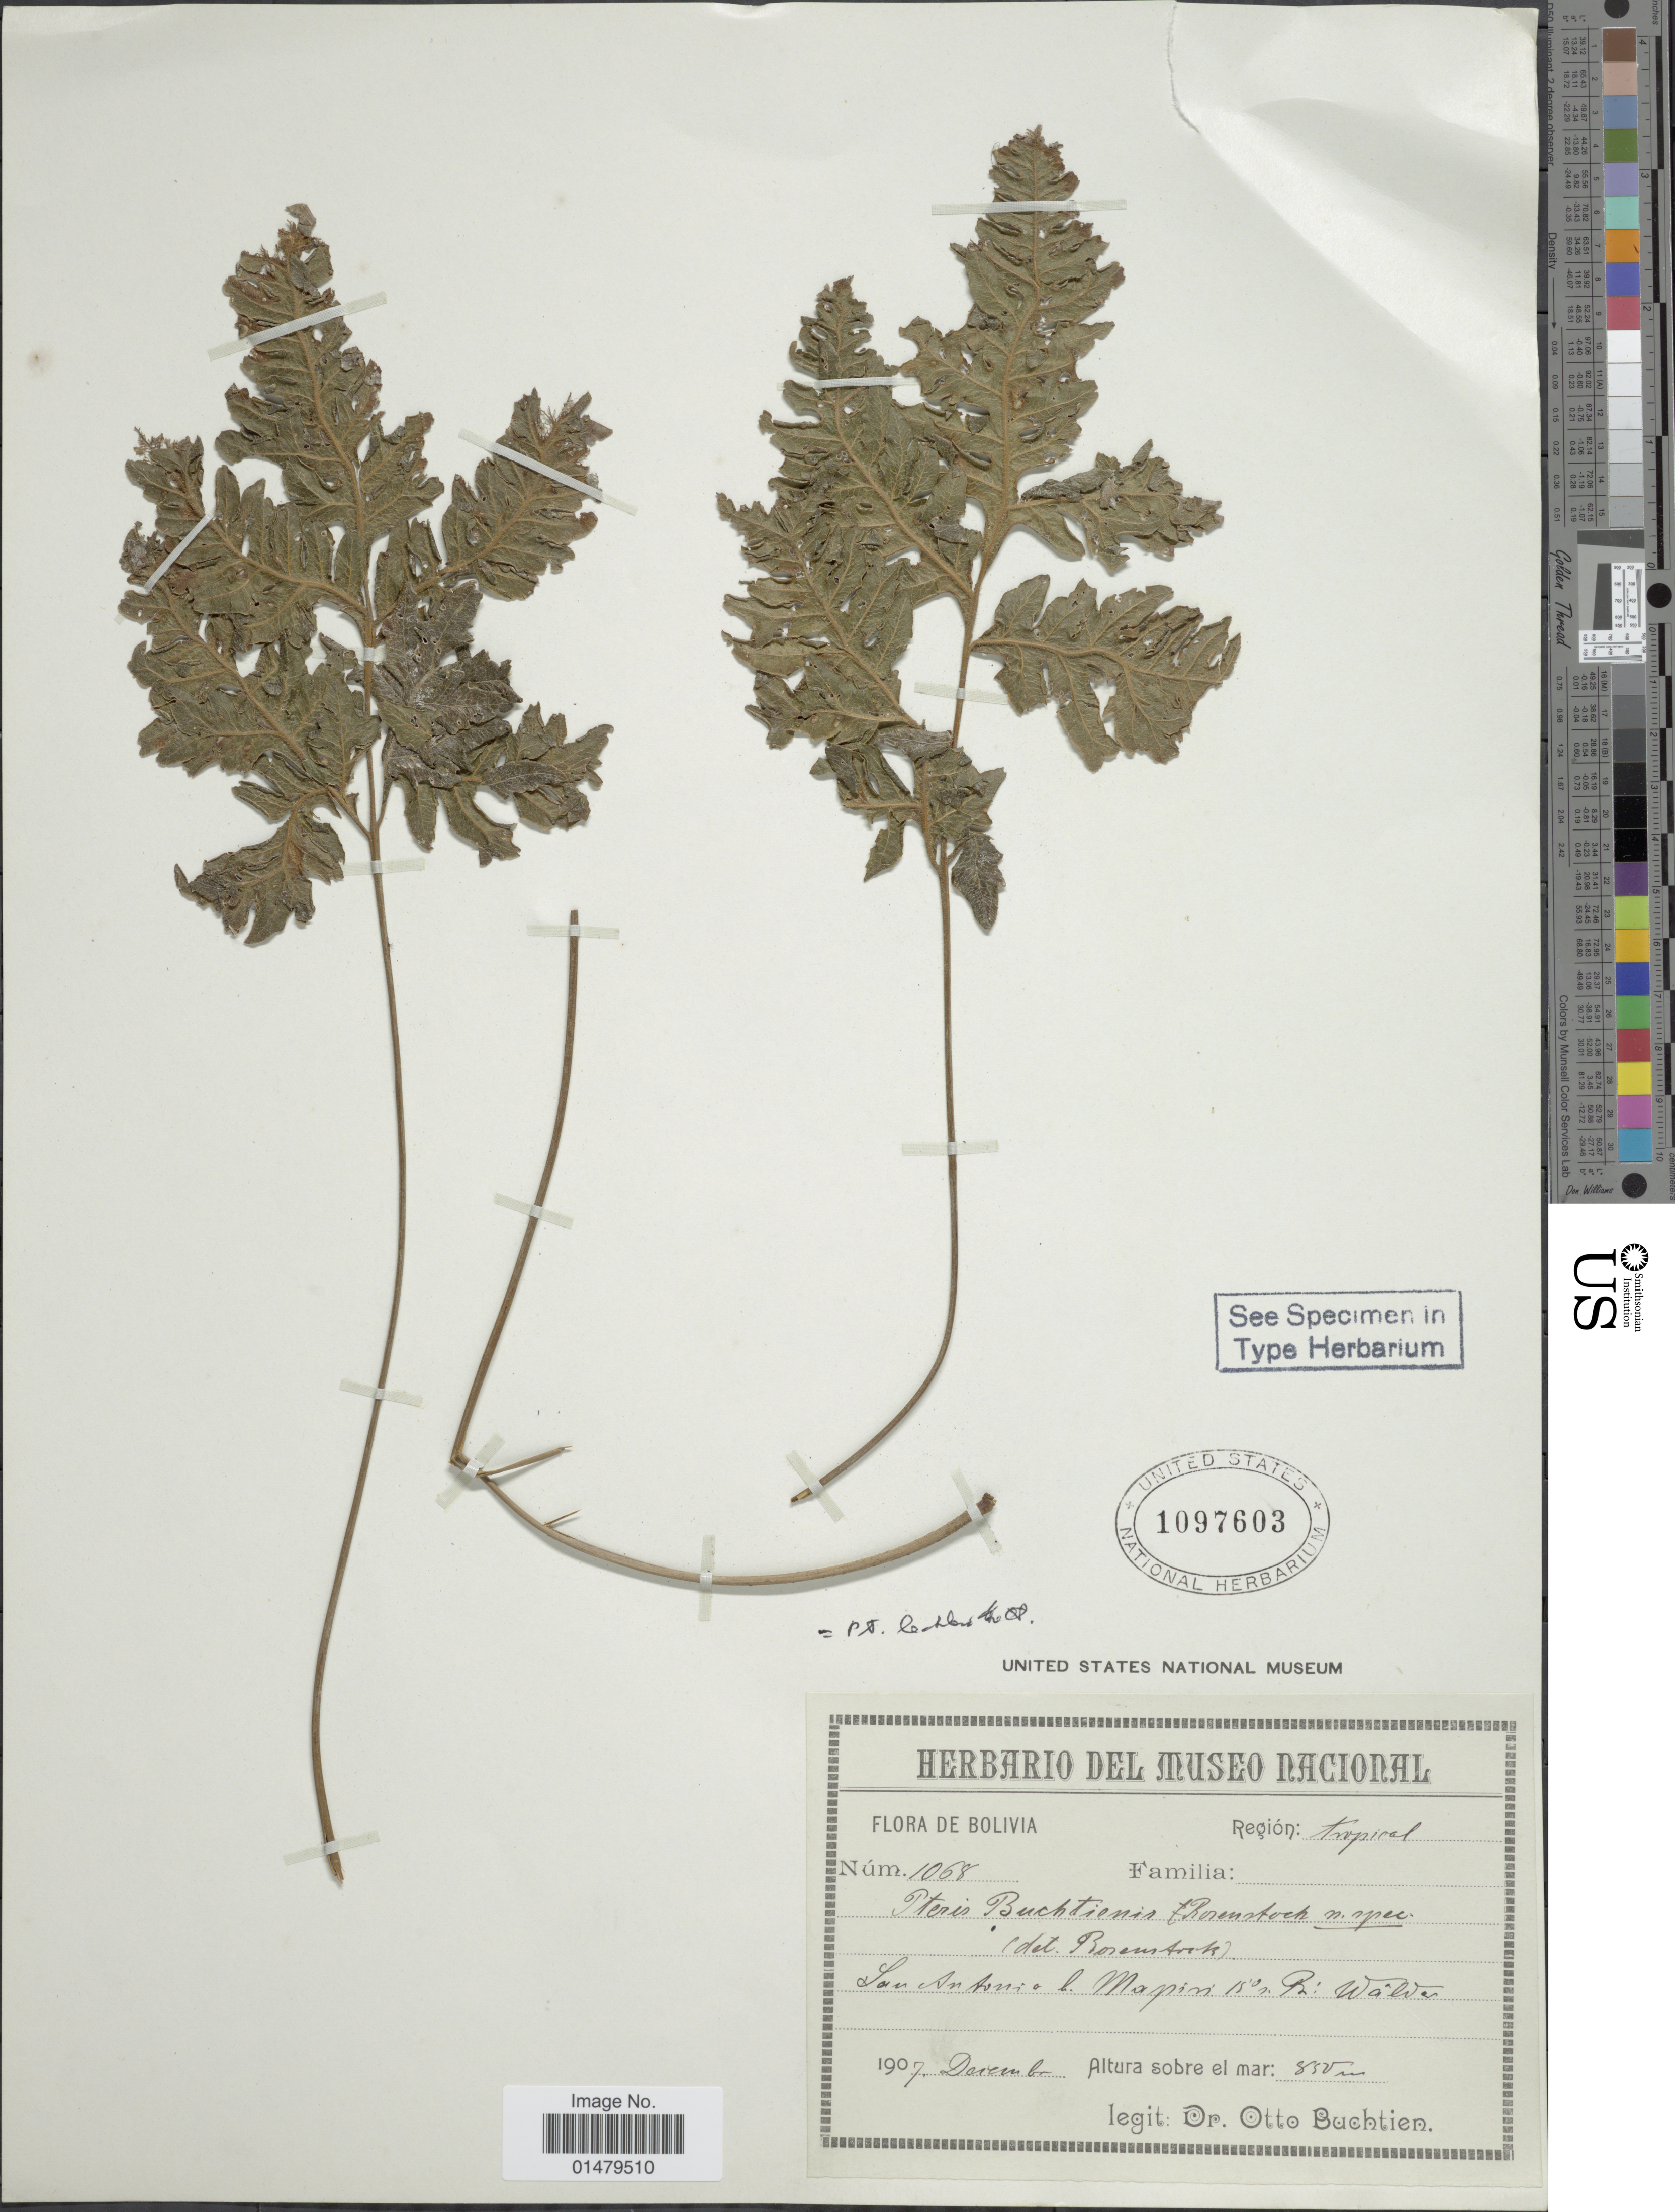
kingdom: Plantae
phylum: Tracheophyta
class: Polypodiopsida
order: Polypodiales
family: Pteridaceae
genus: Pteris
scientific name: Pteris lechleri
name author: Mett.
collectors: O. Buchtien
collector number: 1068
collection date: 1907-12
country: Bolivia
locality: San Antonio b. Mapiri 15° n. Br: Waldes.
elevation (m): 850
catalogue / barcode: US 1097603